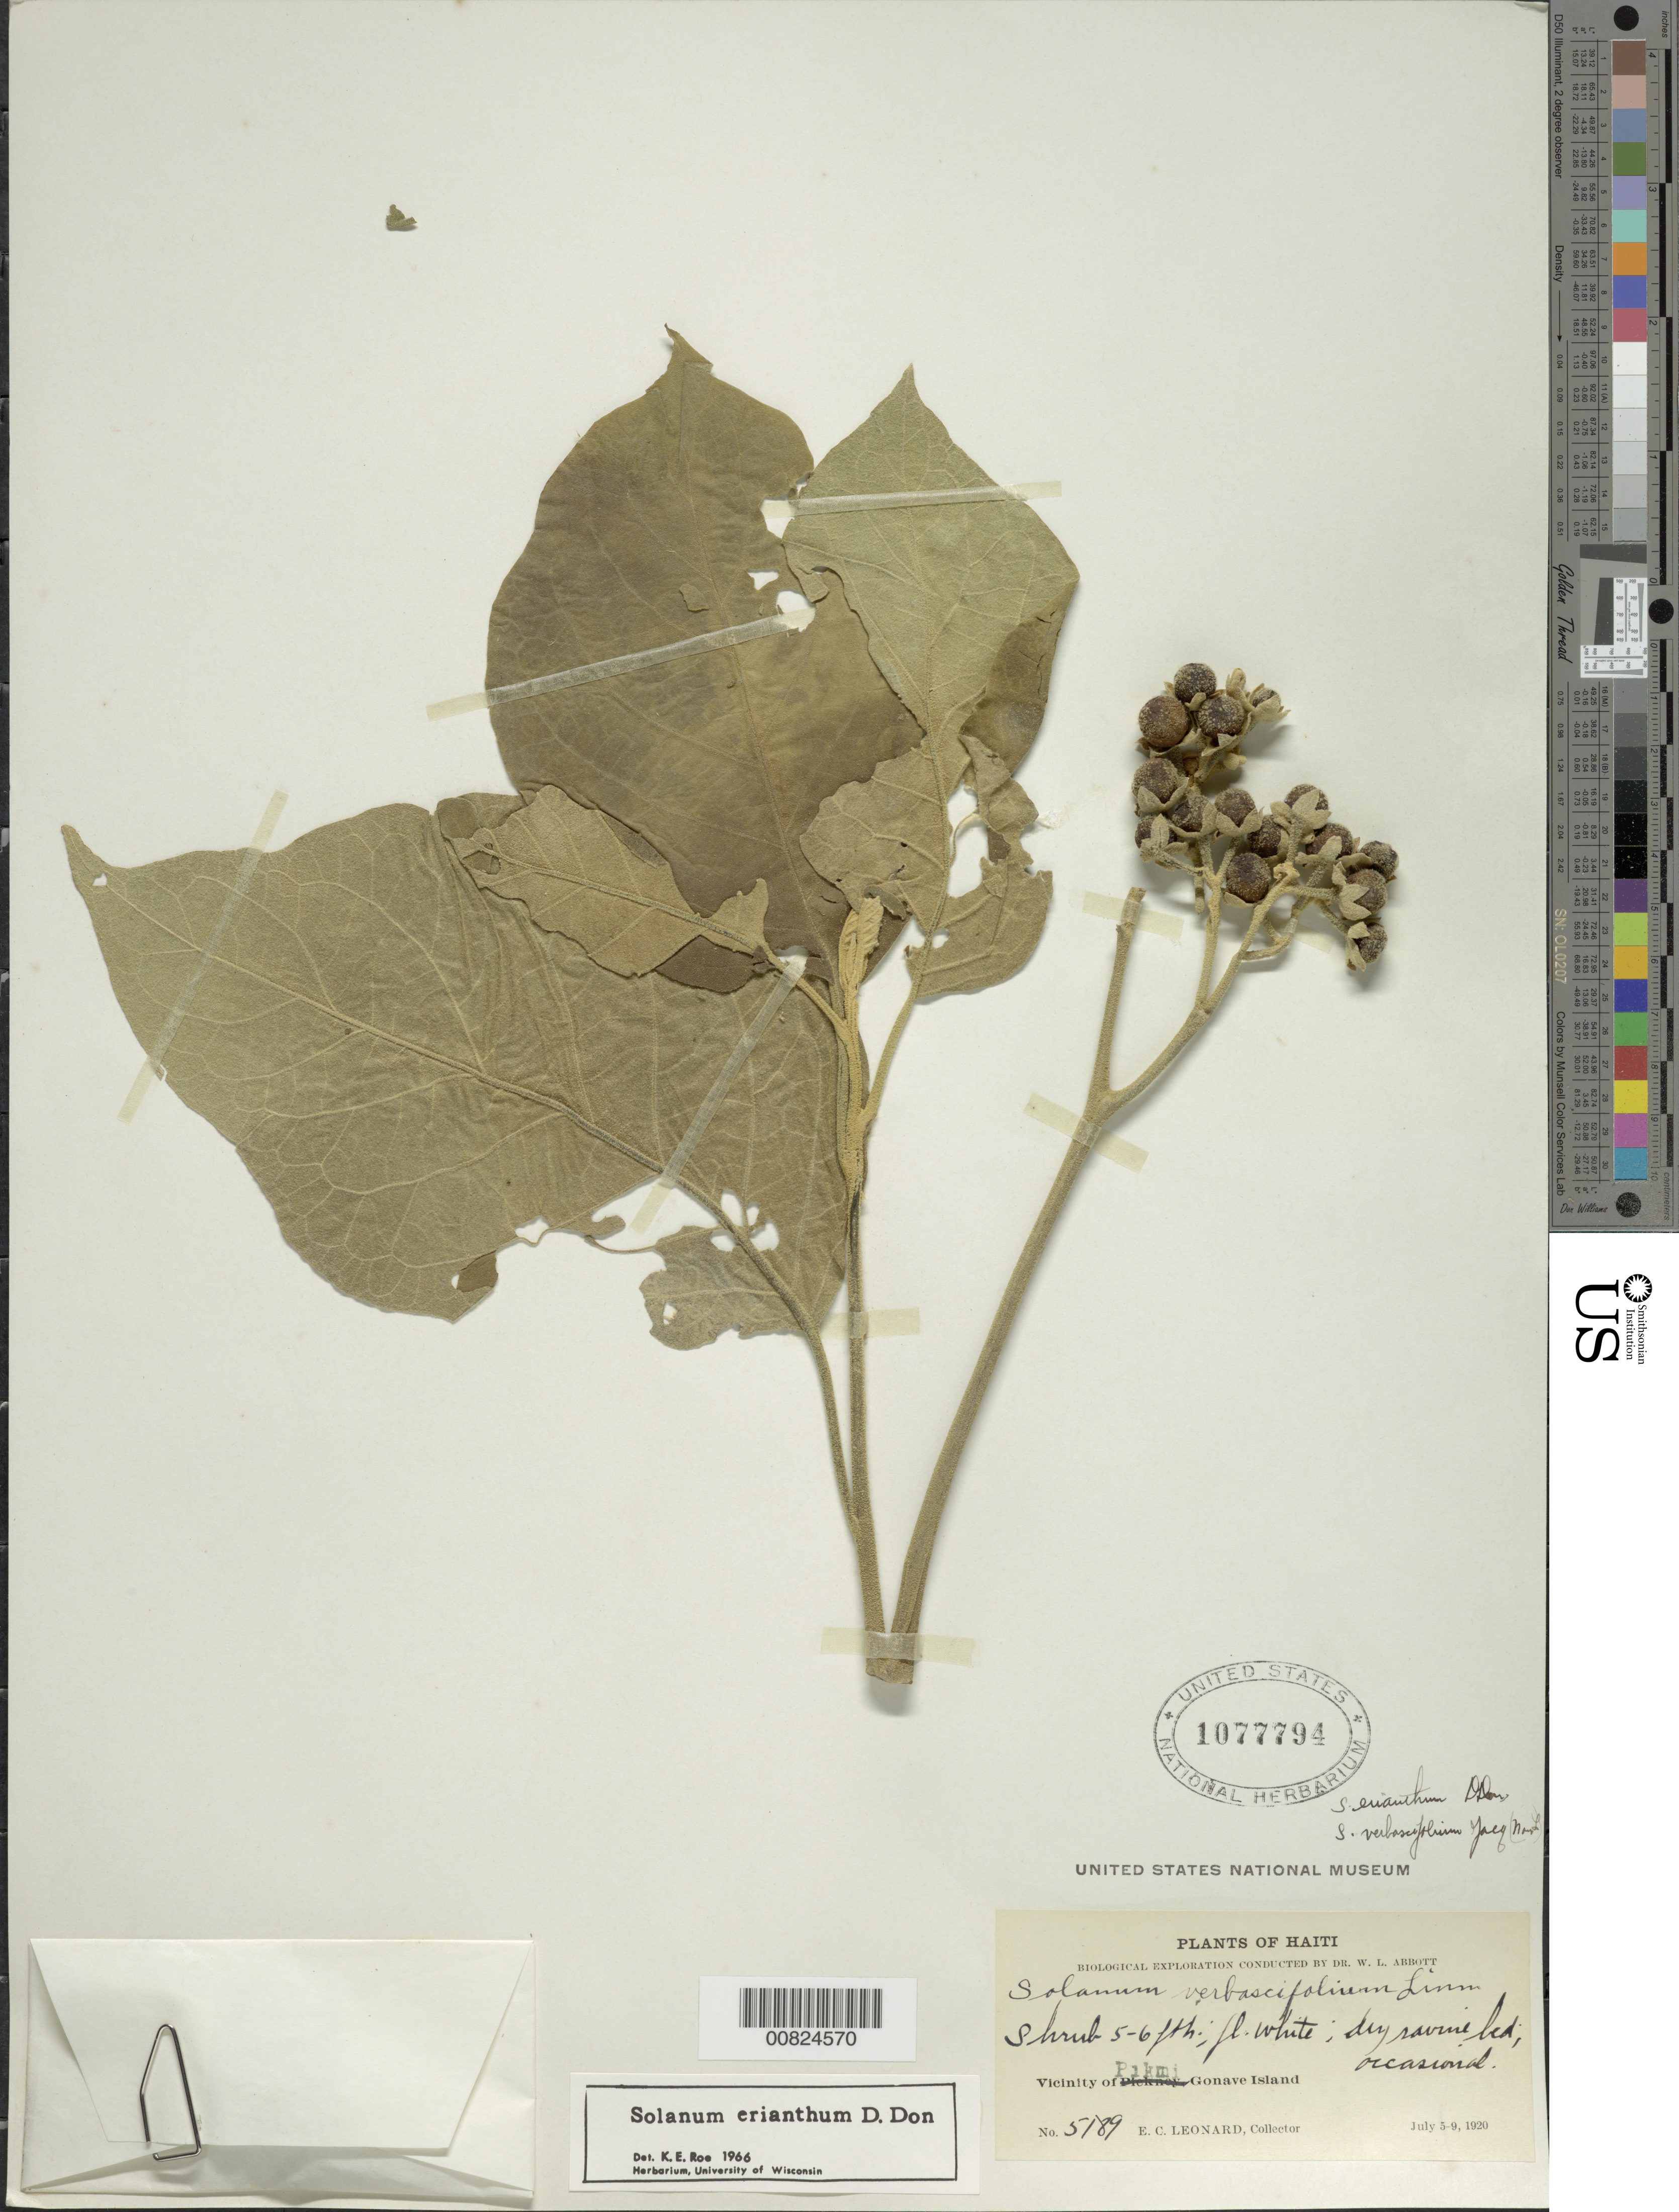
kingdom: Plantae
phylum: Tracheophyta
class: Magnoliopsida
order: Solanales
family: Solanaceae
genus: Solanum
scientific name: Solanum erianthum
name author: D. Don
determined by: Roe, K. E.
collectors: E. C. Leonard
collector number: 5189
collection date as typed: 05 Jul 1920 to 09 Jun 1920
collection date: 1920-06-09/1920-07-05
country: Haiti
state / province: Ouest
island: Île de la Gonâve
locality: Icinity of Pikmi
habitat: Dry ravine bed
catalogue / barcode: US 1077794